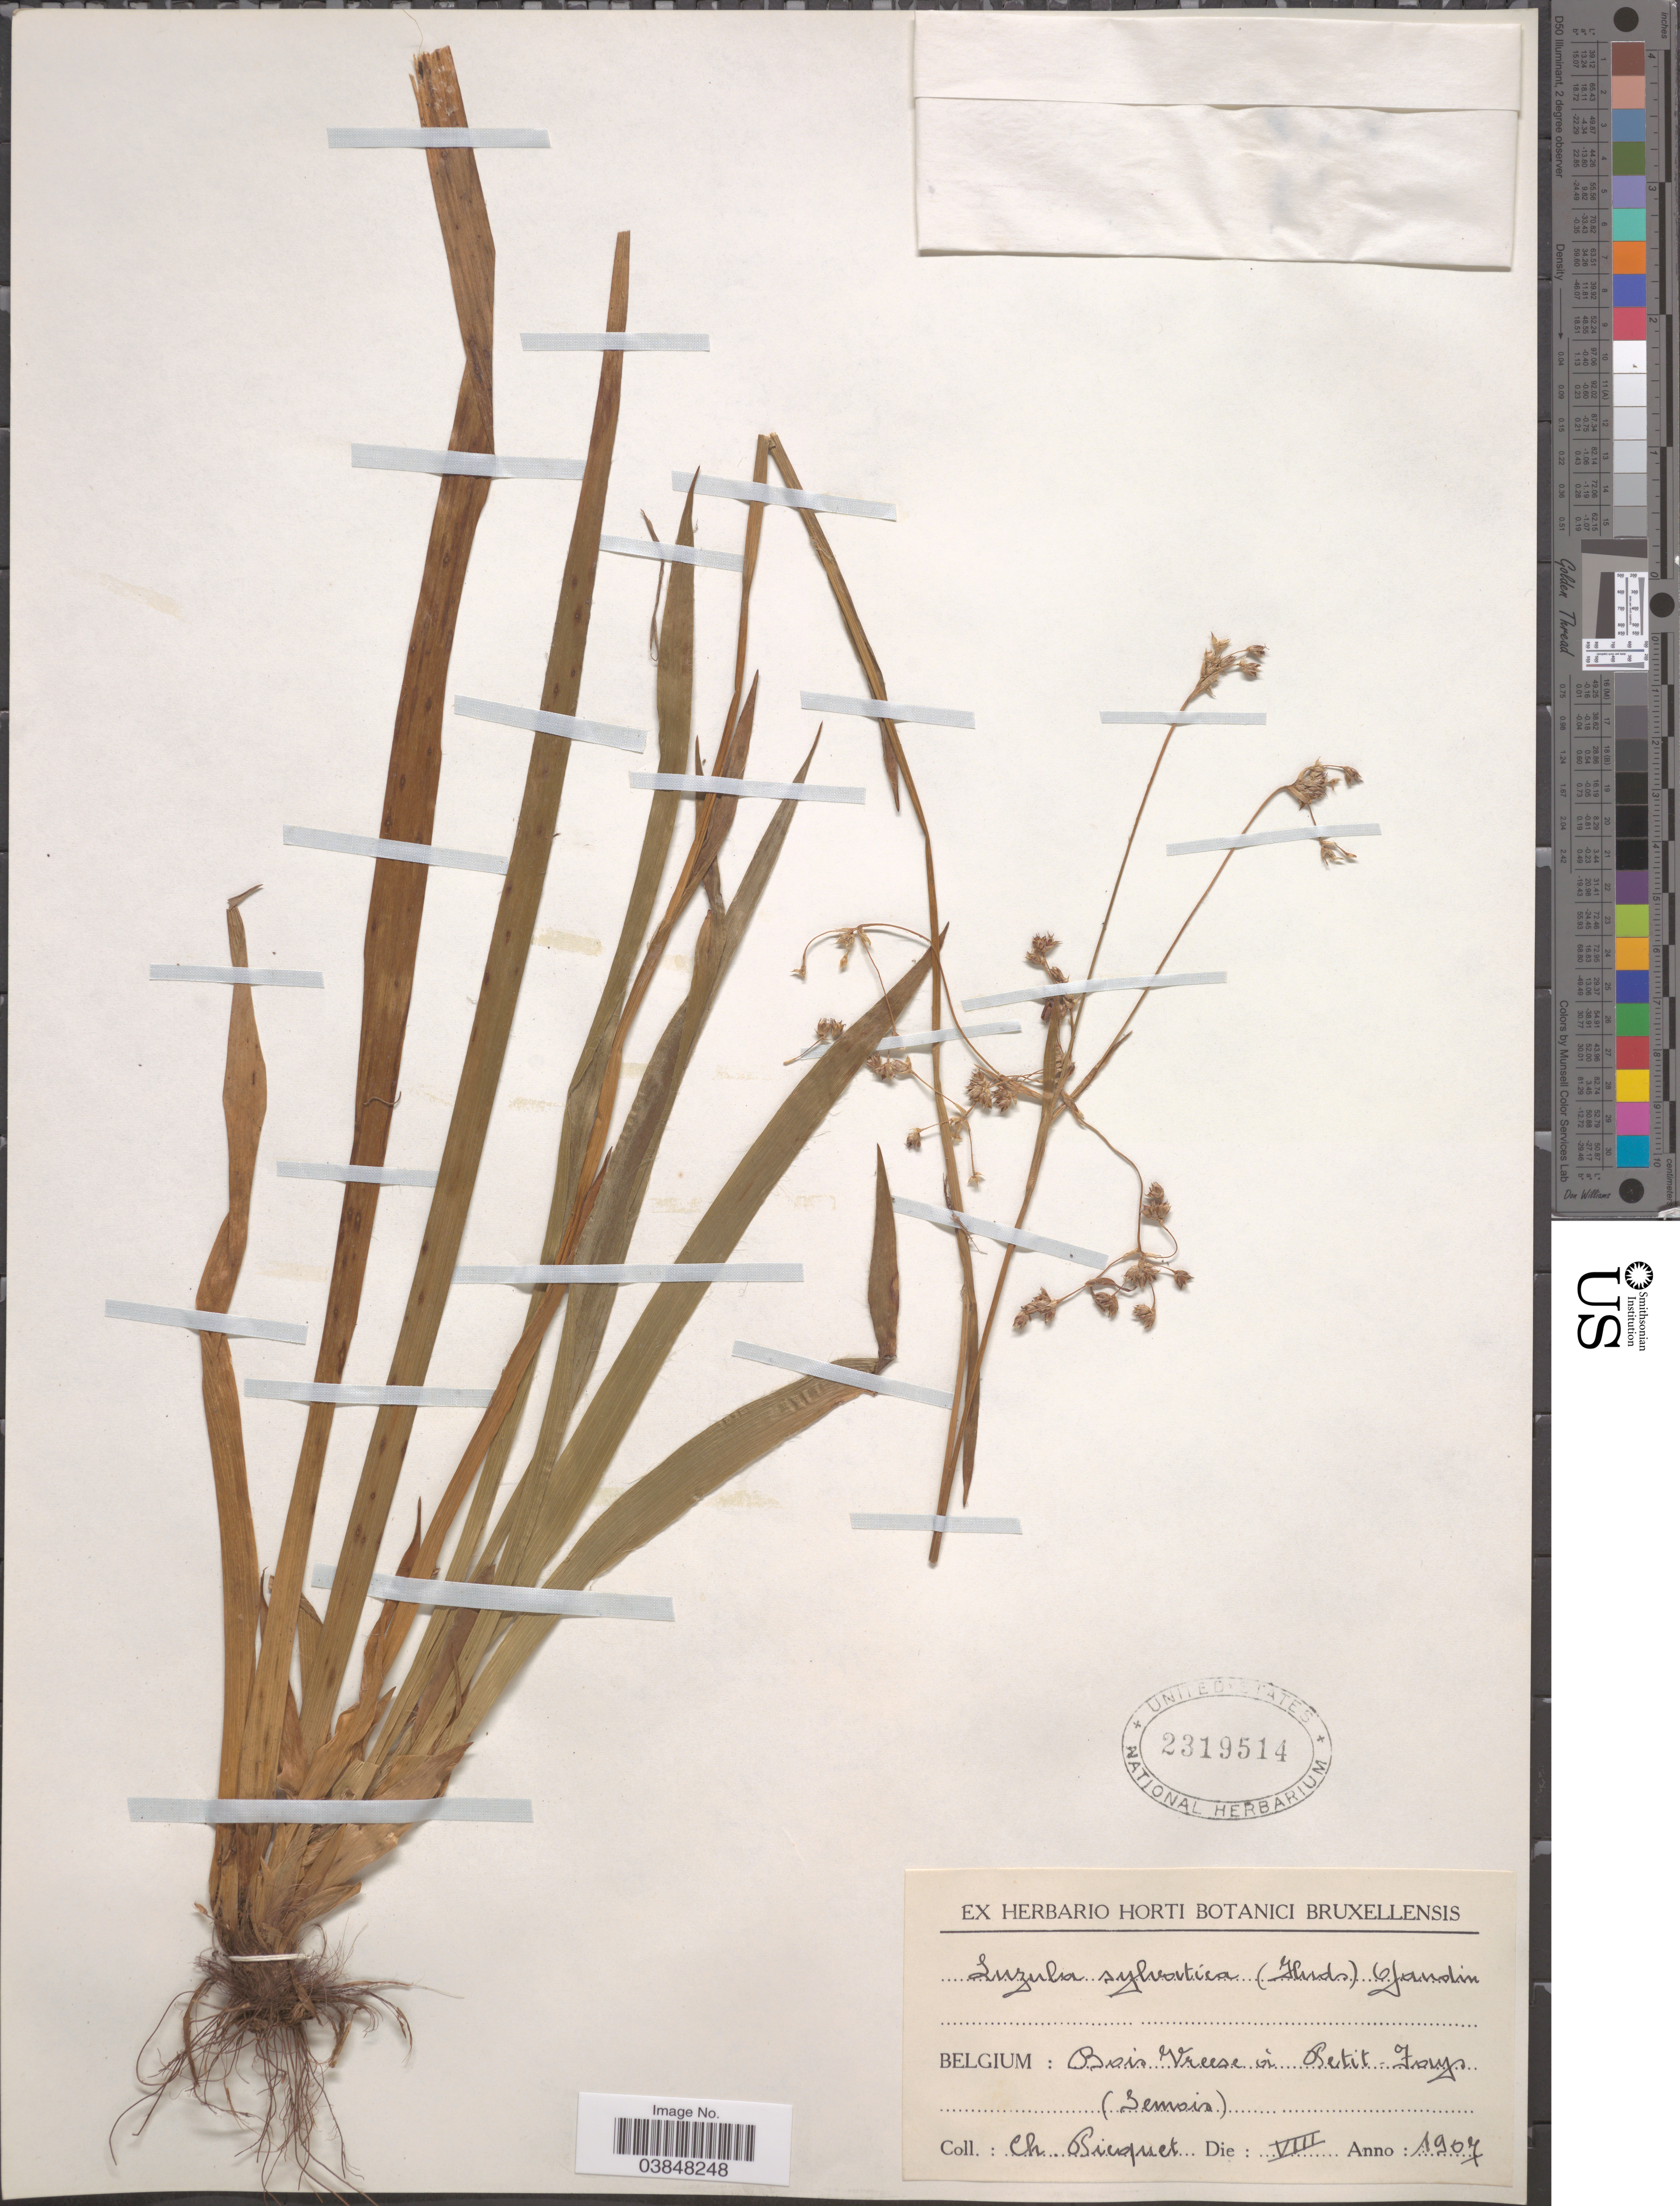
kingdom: Plantae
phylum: Tracheophyta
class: Liliopsida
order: Poales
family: Juncaceae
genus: Luzula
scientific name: Luzula sylvatica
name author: (Huds.) Gaudin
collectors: C. Picquet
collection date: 1907-08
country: Belgium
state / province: Brussels, Capital District of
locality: Bois Vreese a Petit - Fays (Semois).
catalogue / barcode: US 2319514